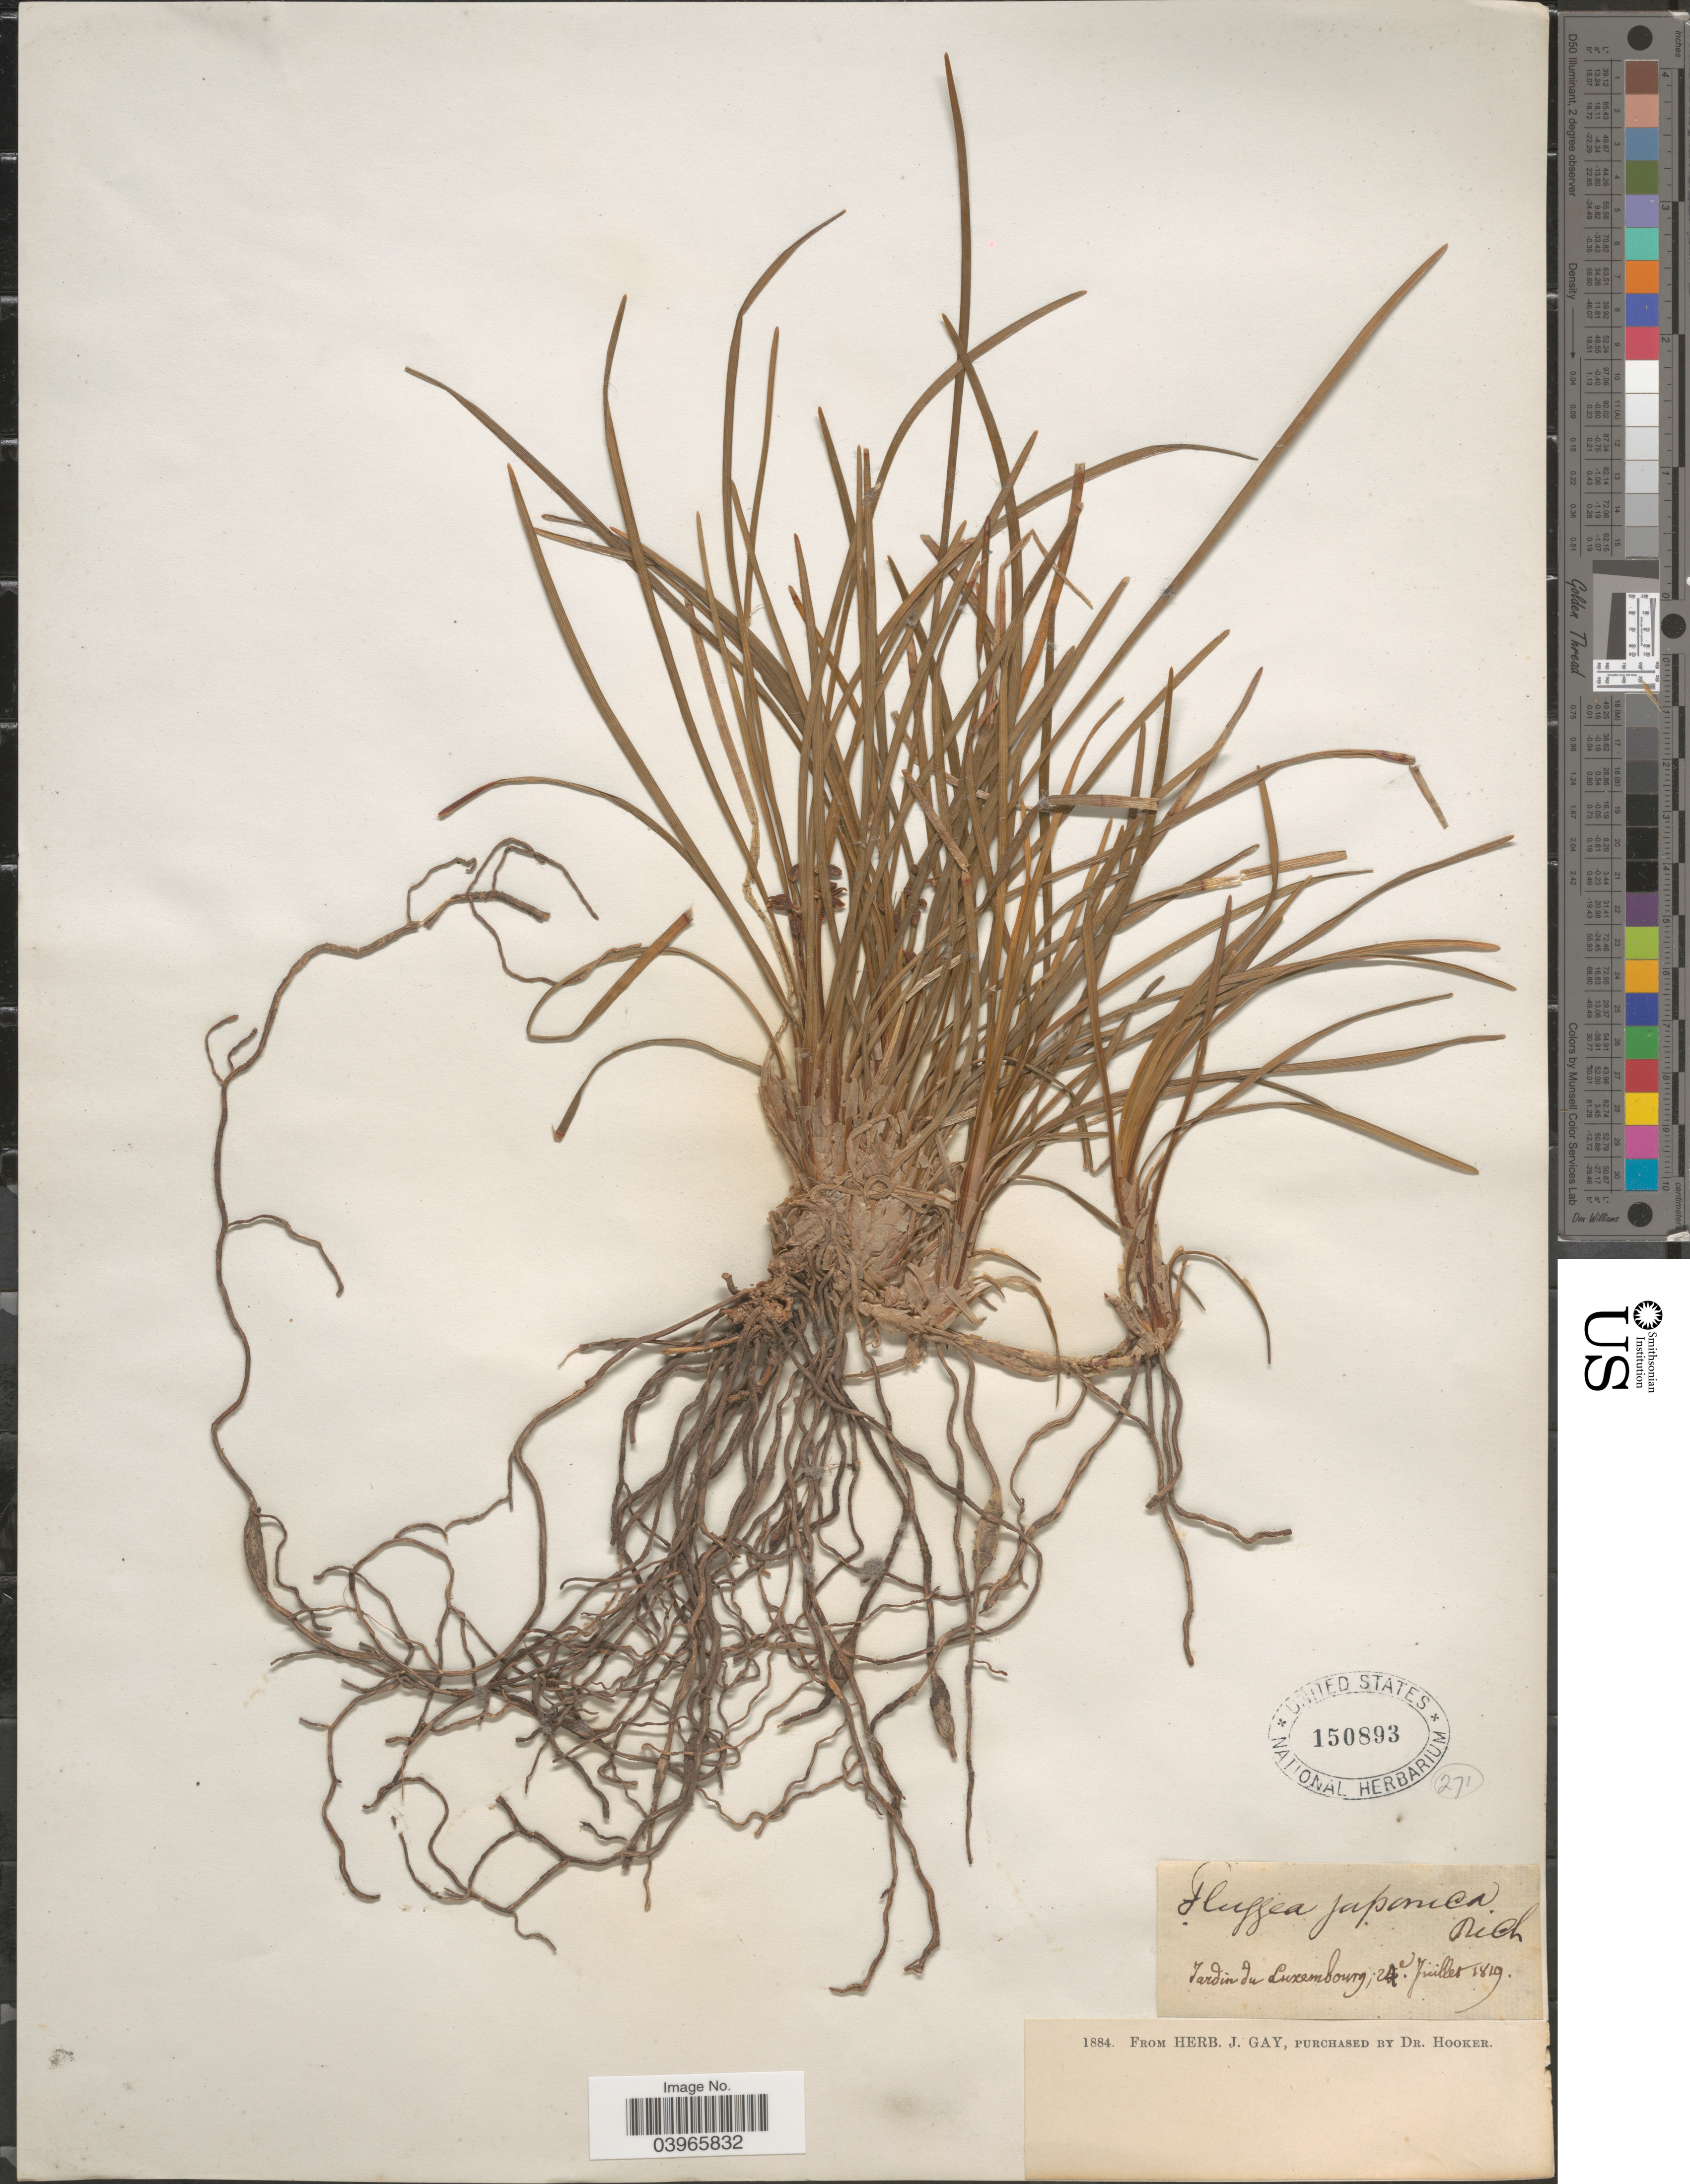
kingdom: Plantae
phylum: Tracheophyta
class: Liliopsida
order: Asparagales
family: Asparagaceae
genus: Ophiopogon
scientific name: Ophiopogon japonicus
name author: (L. f.) Ker Gawl.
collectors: ex herb. J. Gay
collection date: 1829-07-24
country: Luxembourg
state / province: Luxembourg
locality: Jardin du Luxembourg.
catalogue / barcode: US 150893